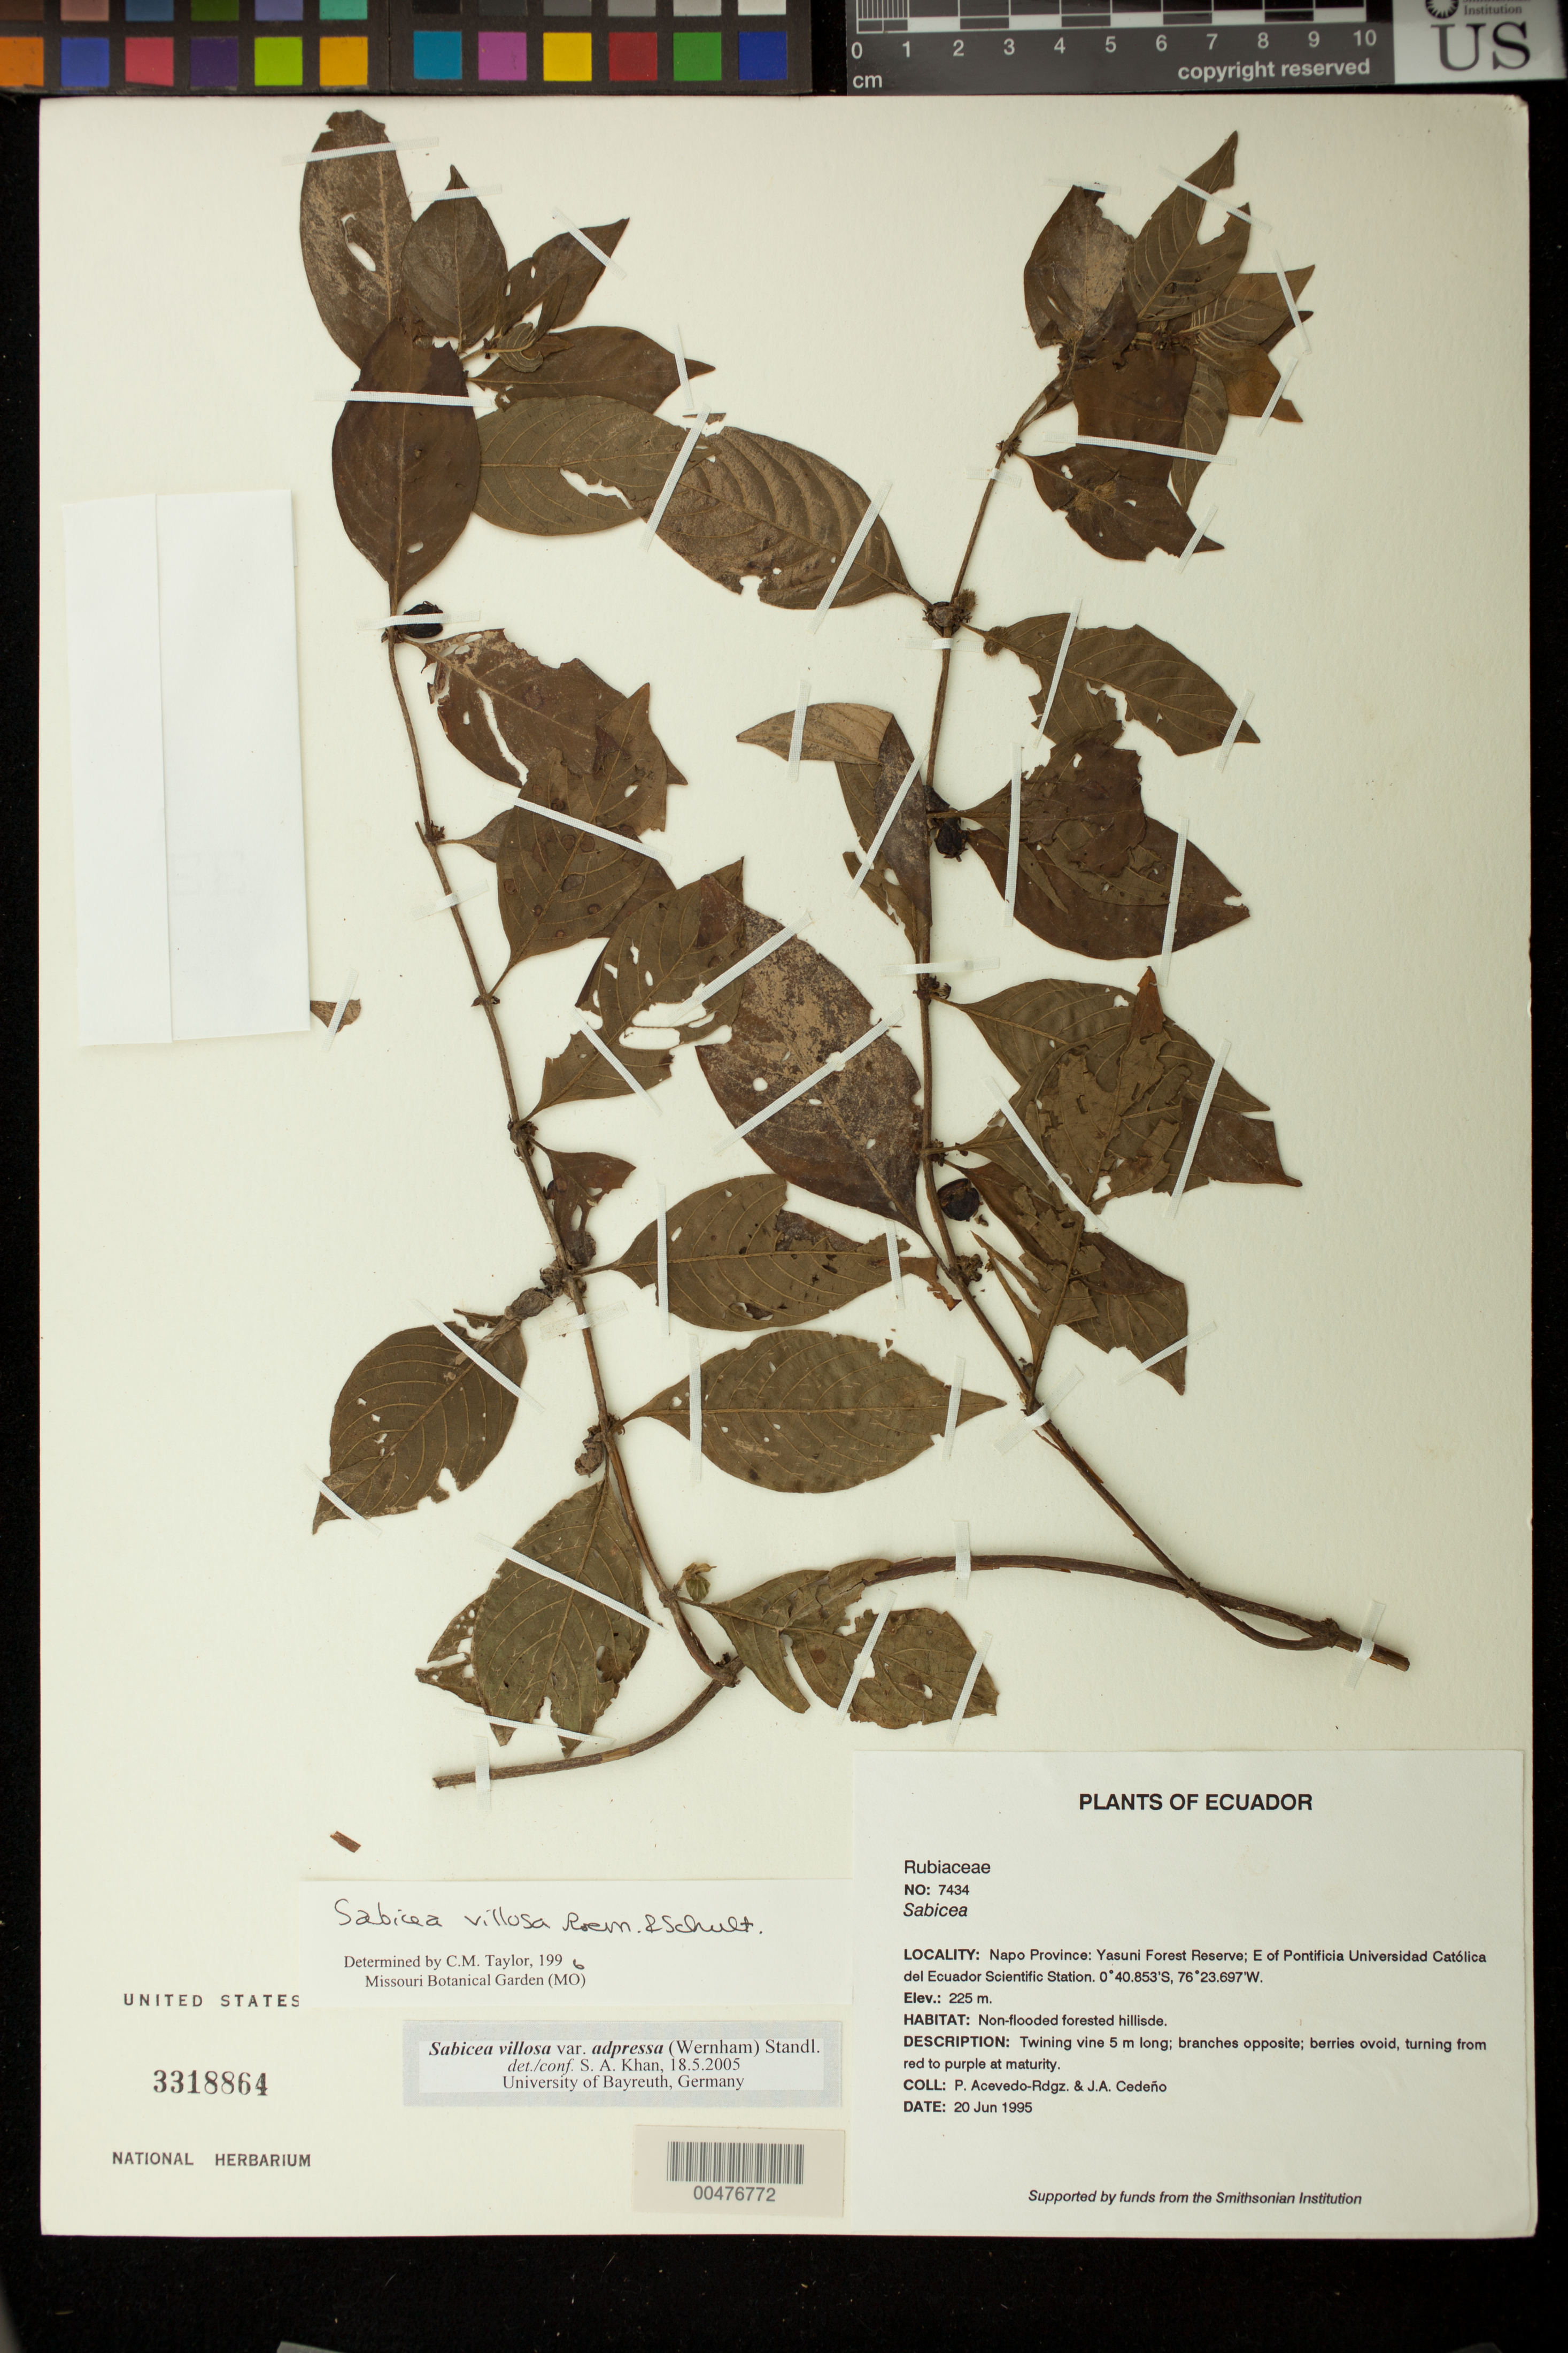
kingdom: Plantae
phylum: Tracheophyta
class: Magnoliopsida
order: Gentianales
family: Rubiaceae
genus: Sabicea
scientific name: Sabicea villosa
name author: Willd. ex Roem. & Schult.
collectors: P. Acevedo-Rodr. & J. A. Cedeño M.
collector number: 7434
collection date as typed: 20 Jun 1995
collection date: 1995-06-20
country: Ecuador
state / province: Napo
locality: Napo Province: Yasuni Forest Reserve; E of Pontificia Universidad Católica del Ecuador Scientific Station.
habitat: Non-flooded forested hillside.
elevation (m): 225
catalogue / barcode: US 3318864